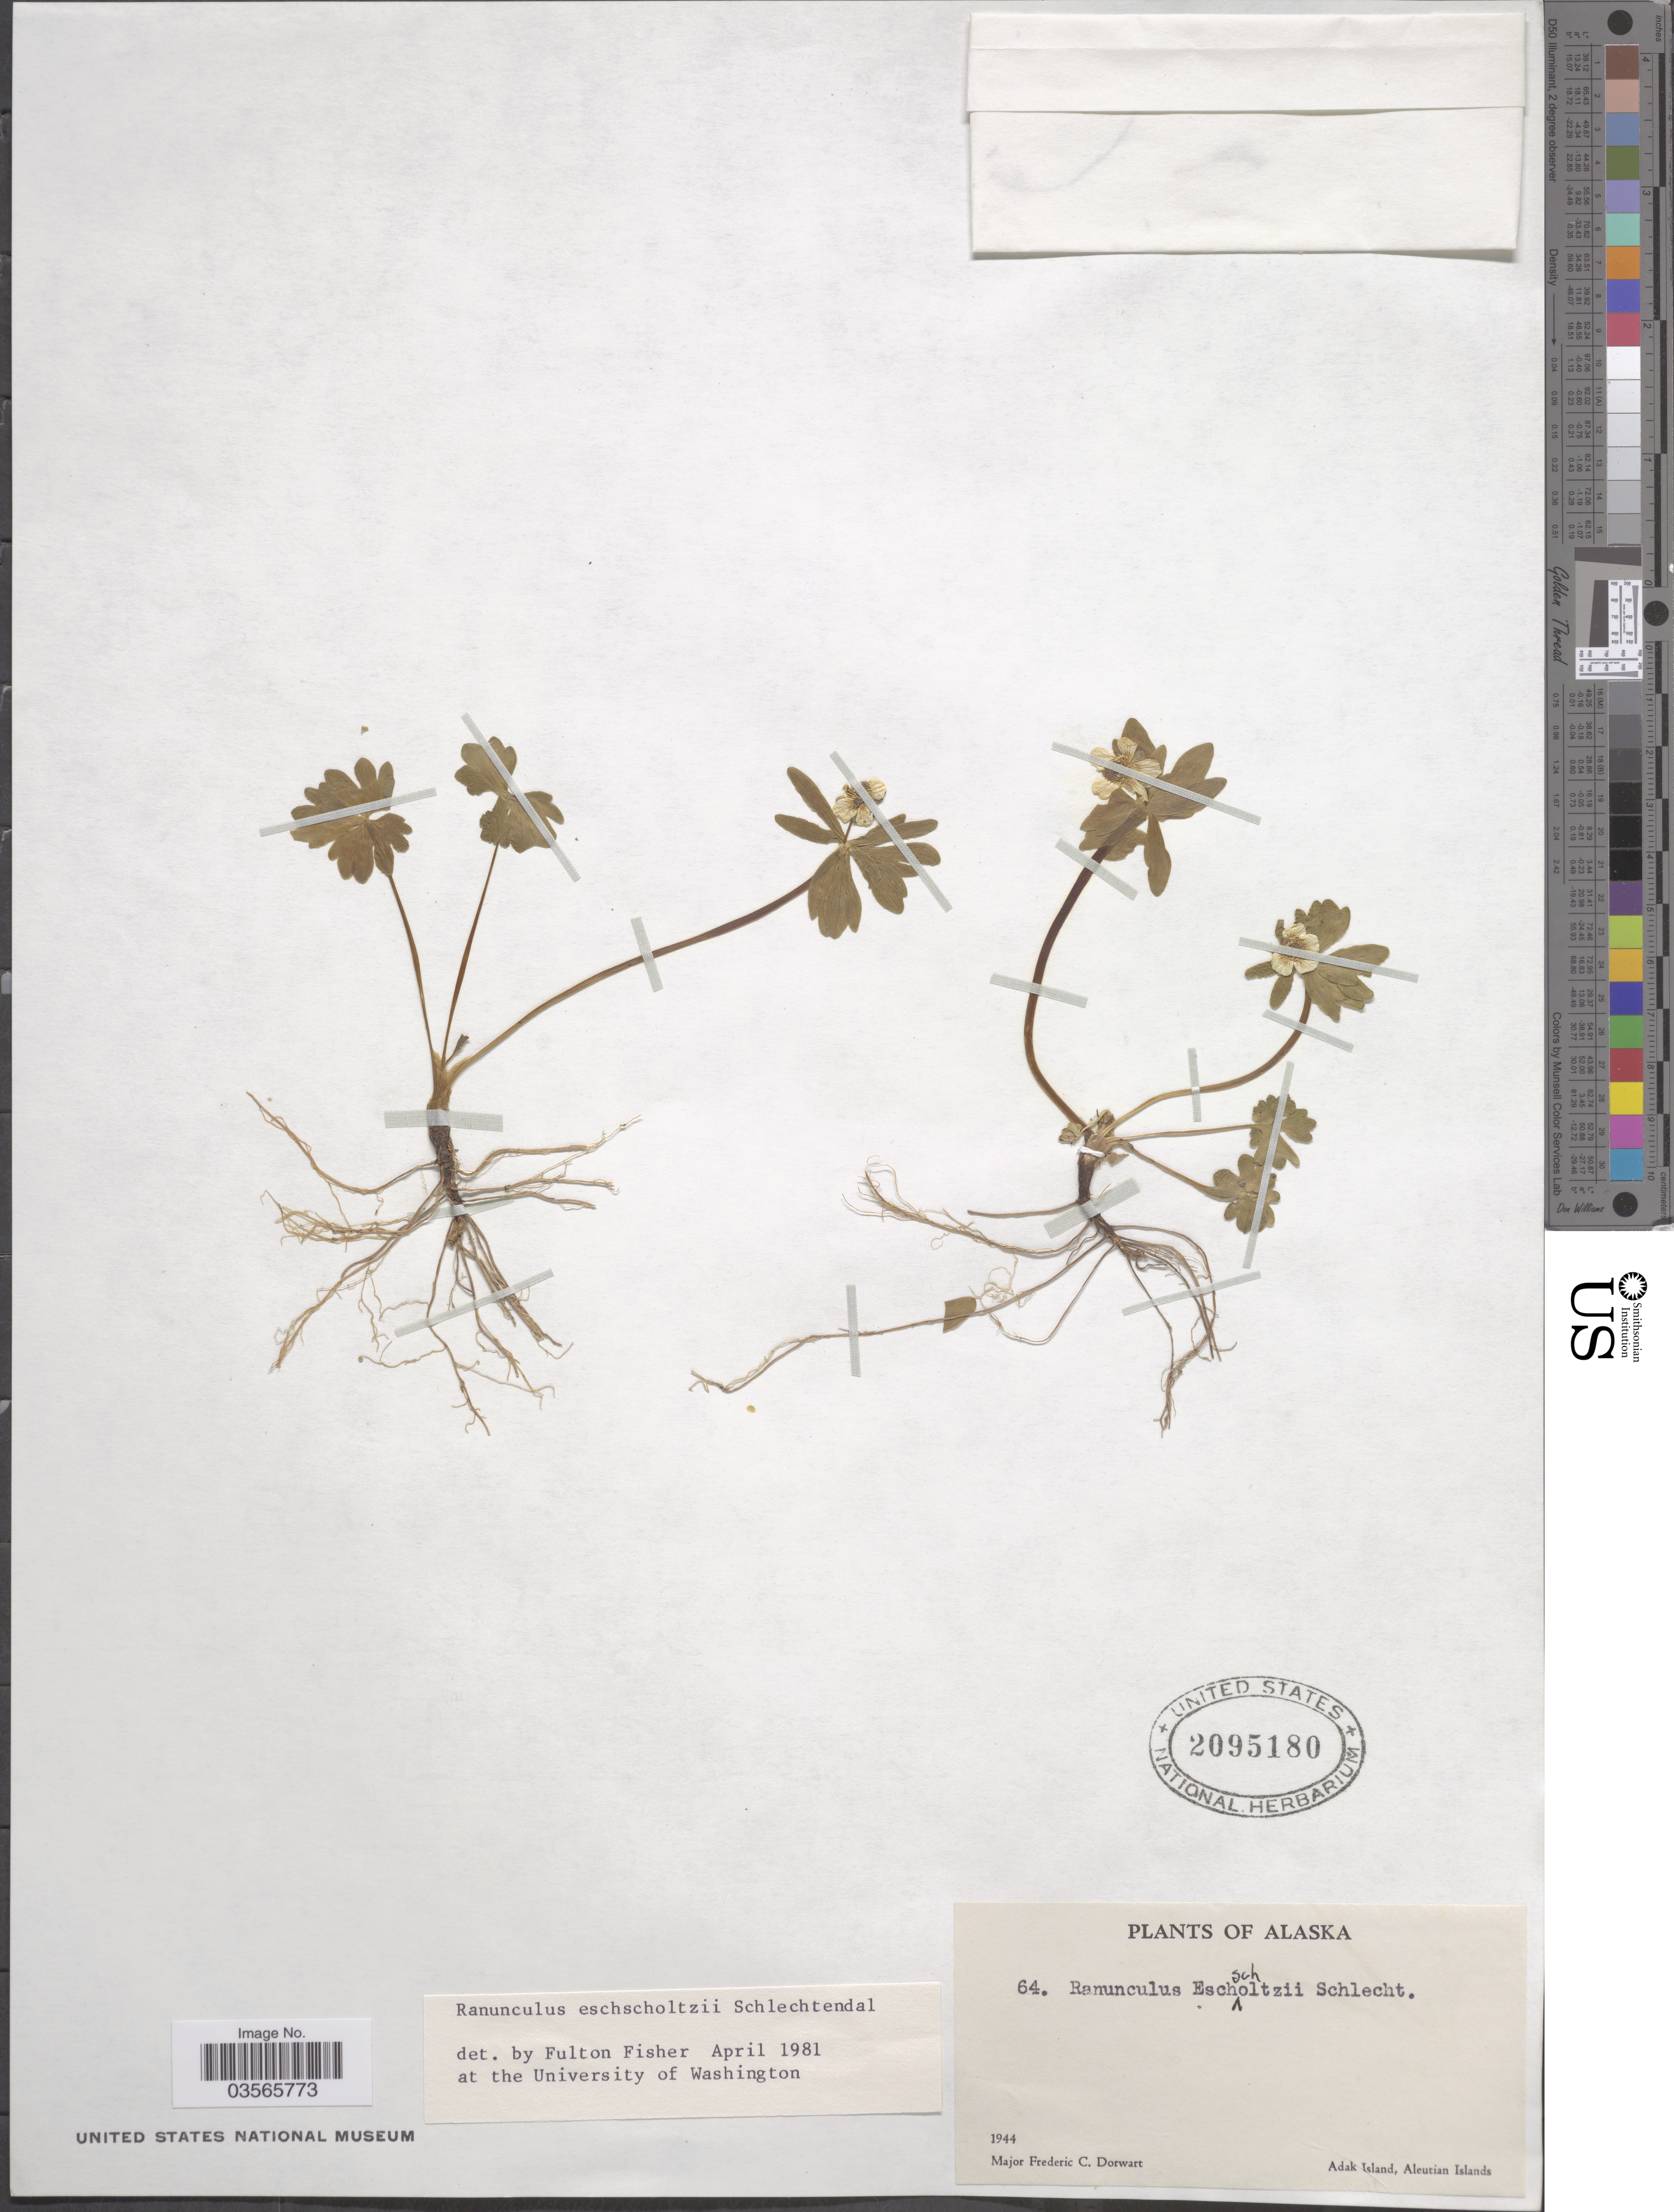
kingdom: Plantae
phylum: Tracheophyta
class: Magnoliopsida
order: Ranunculales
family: Ranunculaceae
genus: Ranunculus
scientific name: Ranunculus eschscholtzii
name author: Schltdl.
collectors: F. Dorwart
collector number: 64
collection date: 1944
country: United States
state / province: Alaska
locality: Adak Island, Aleutian Islands.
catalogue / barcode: US 2095180